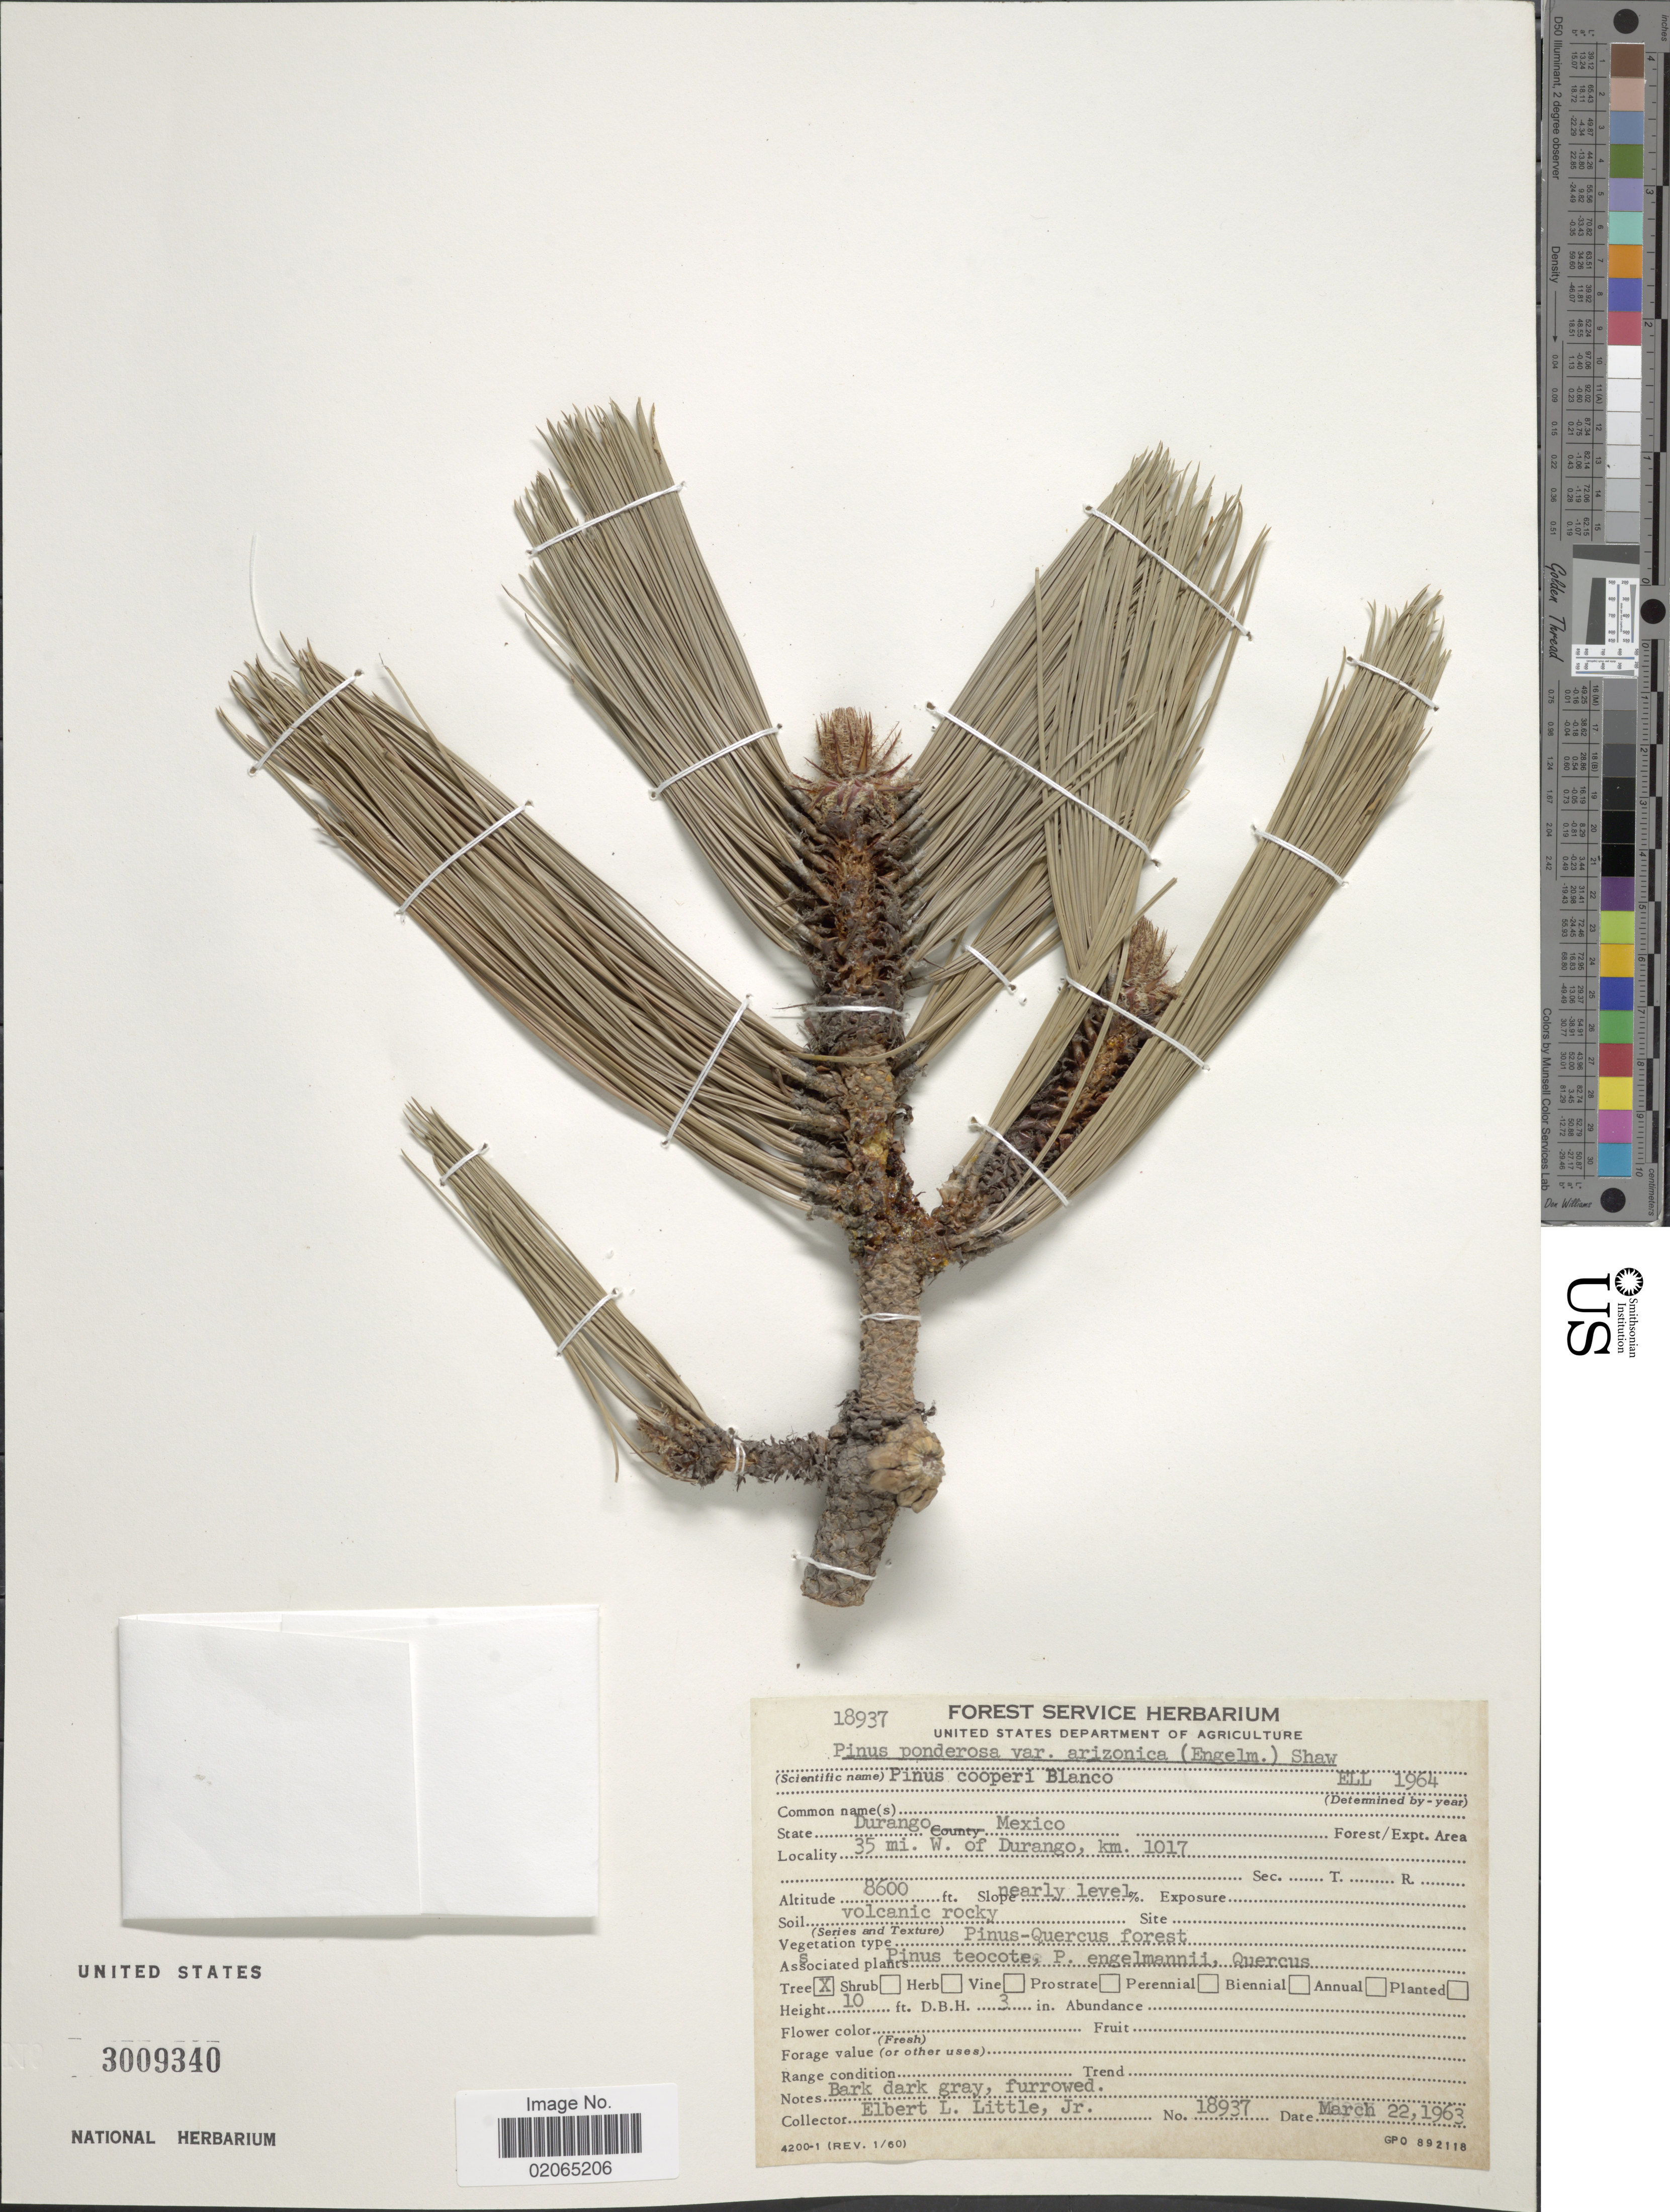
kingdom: Plantae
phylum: Tracheophyta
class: Pinopsida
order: Pinales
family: Pinaceae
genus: Pinus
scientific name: Pinus ponderosa var. arizonica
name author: (Engelm.) Shaw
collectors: E. L. Little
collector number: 18937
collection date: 1963-03-22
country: Mexico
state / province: Durango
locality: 35 mi. W. of Durango, km. 1017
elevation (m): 2621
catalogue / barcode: US 3009340